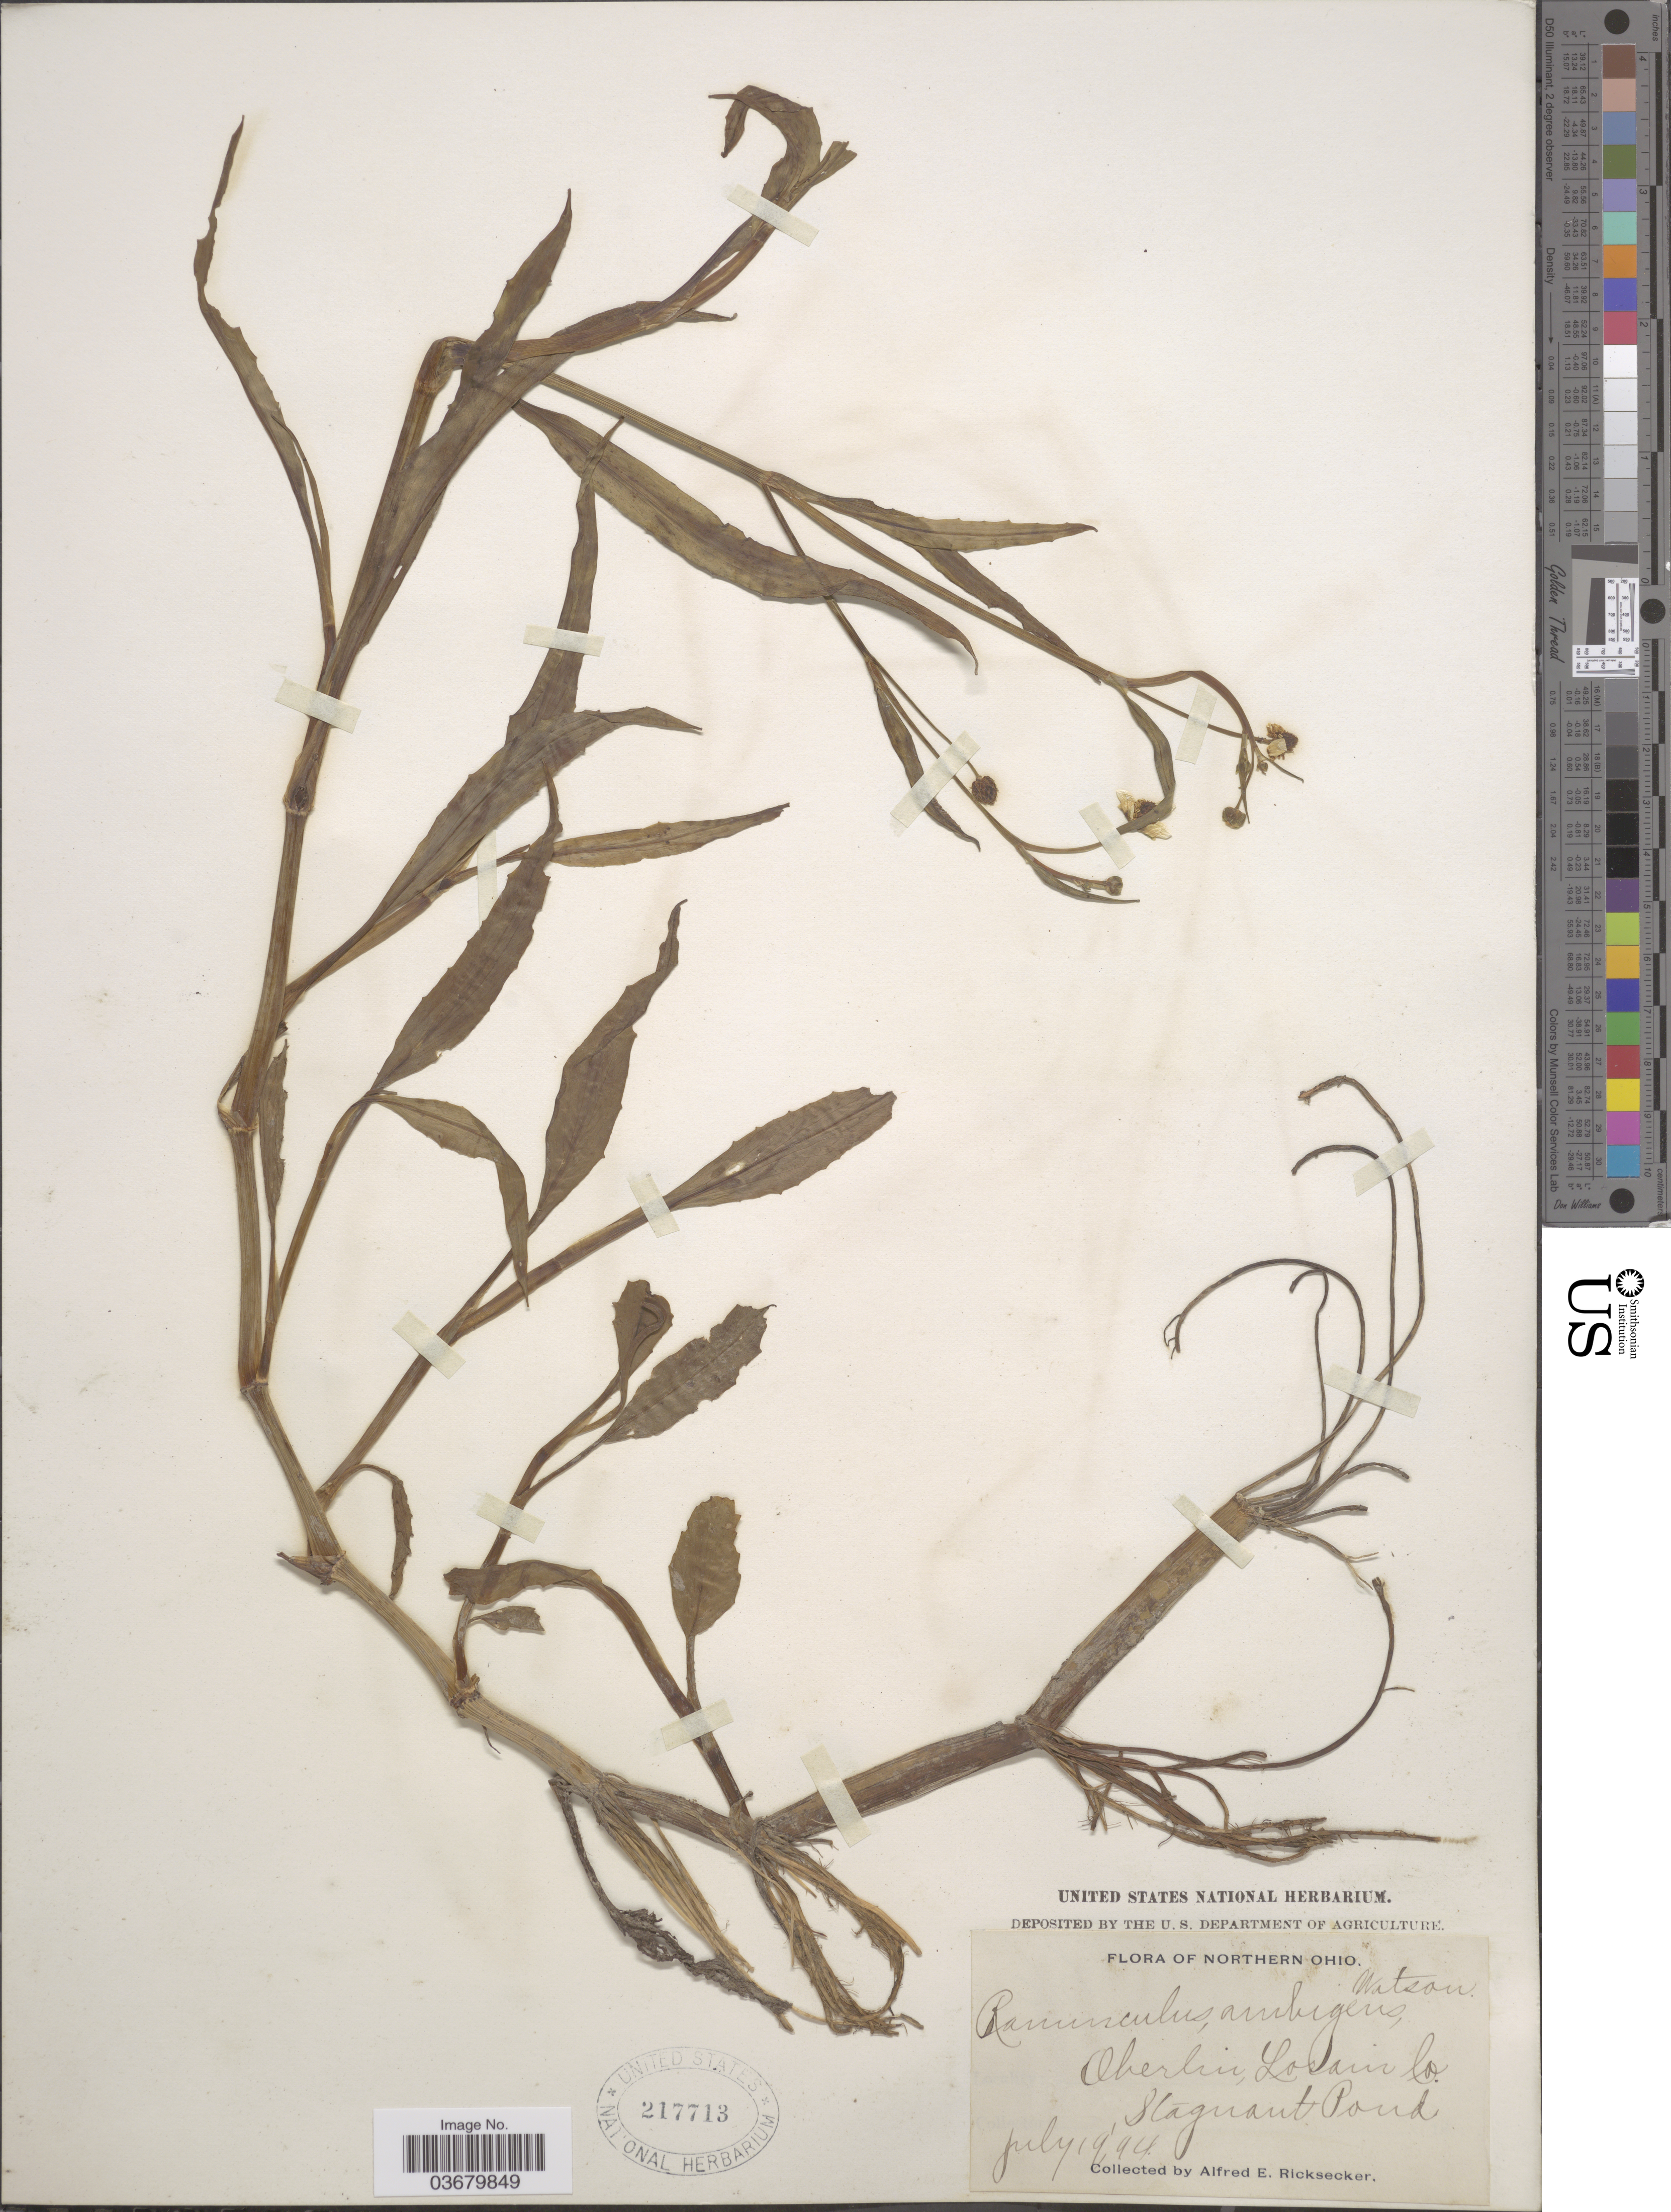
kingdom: Plantae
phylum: Tracheophyta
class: Magnoliopsida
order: Ranunculales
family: Ranunculaceae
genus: Ranunculus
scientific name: Ranunculus ambigens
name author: S. Watson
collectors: A. E. Ricksecker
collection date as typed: Transcribed d/m/y: 19/7/94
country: United States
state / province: Ohio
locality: Northern Ohio. Oberlin, Lorain Co. Stagnant Pond.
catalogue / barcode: US 217713